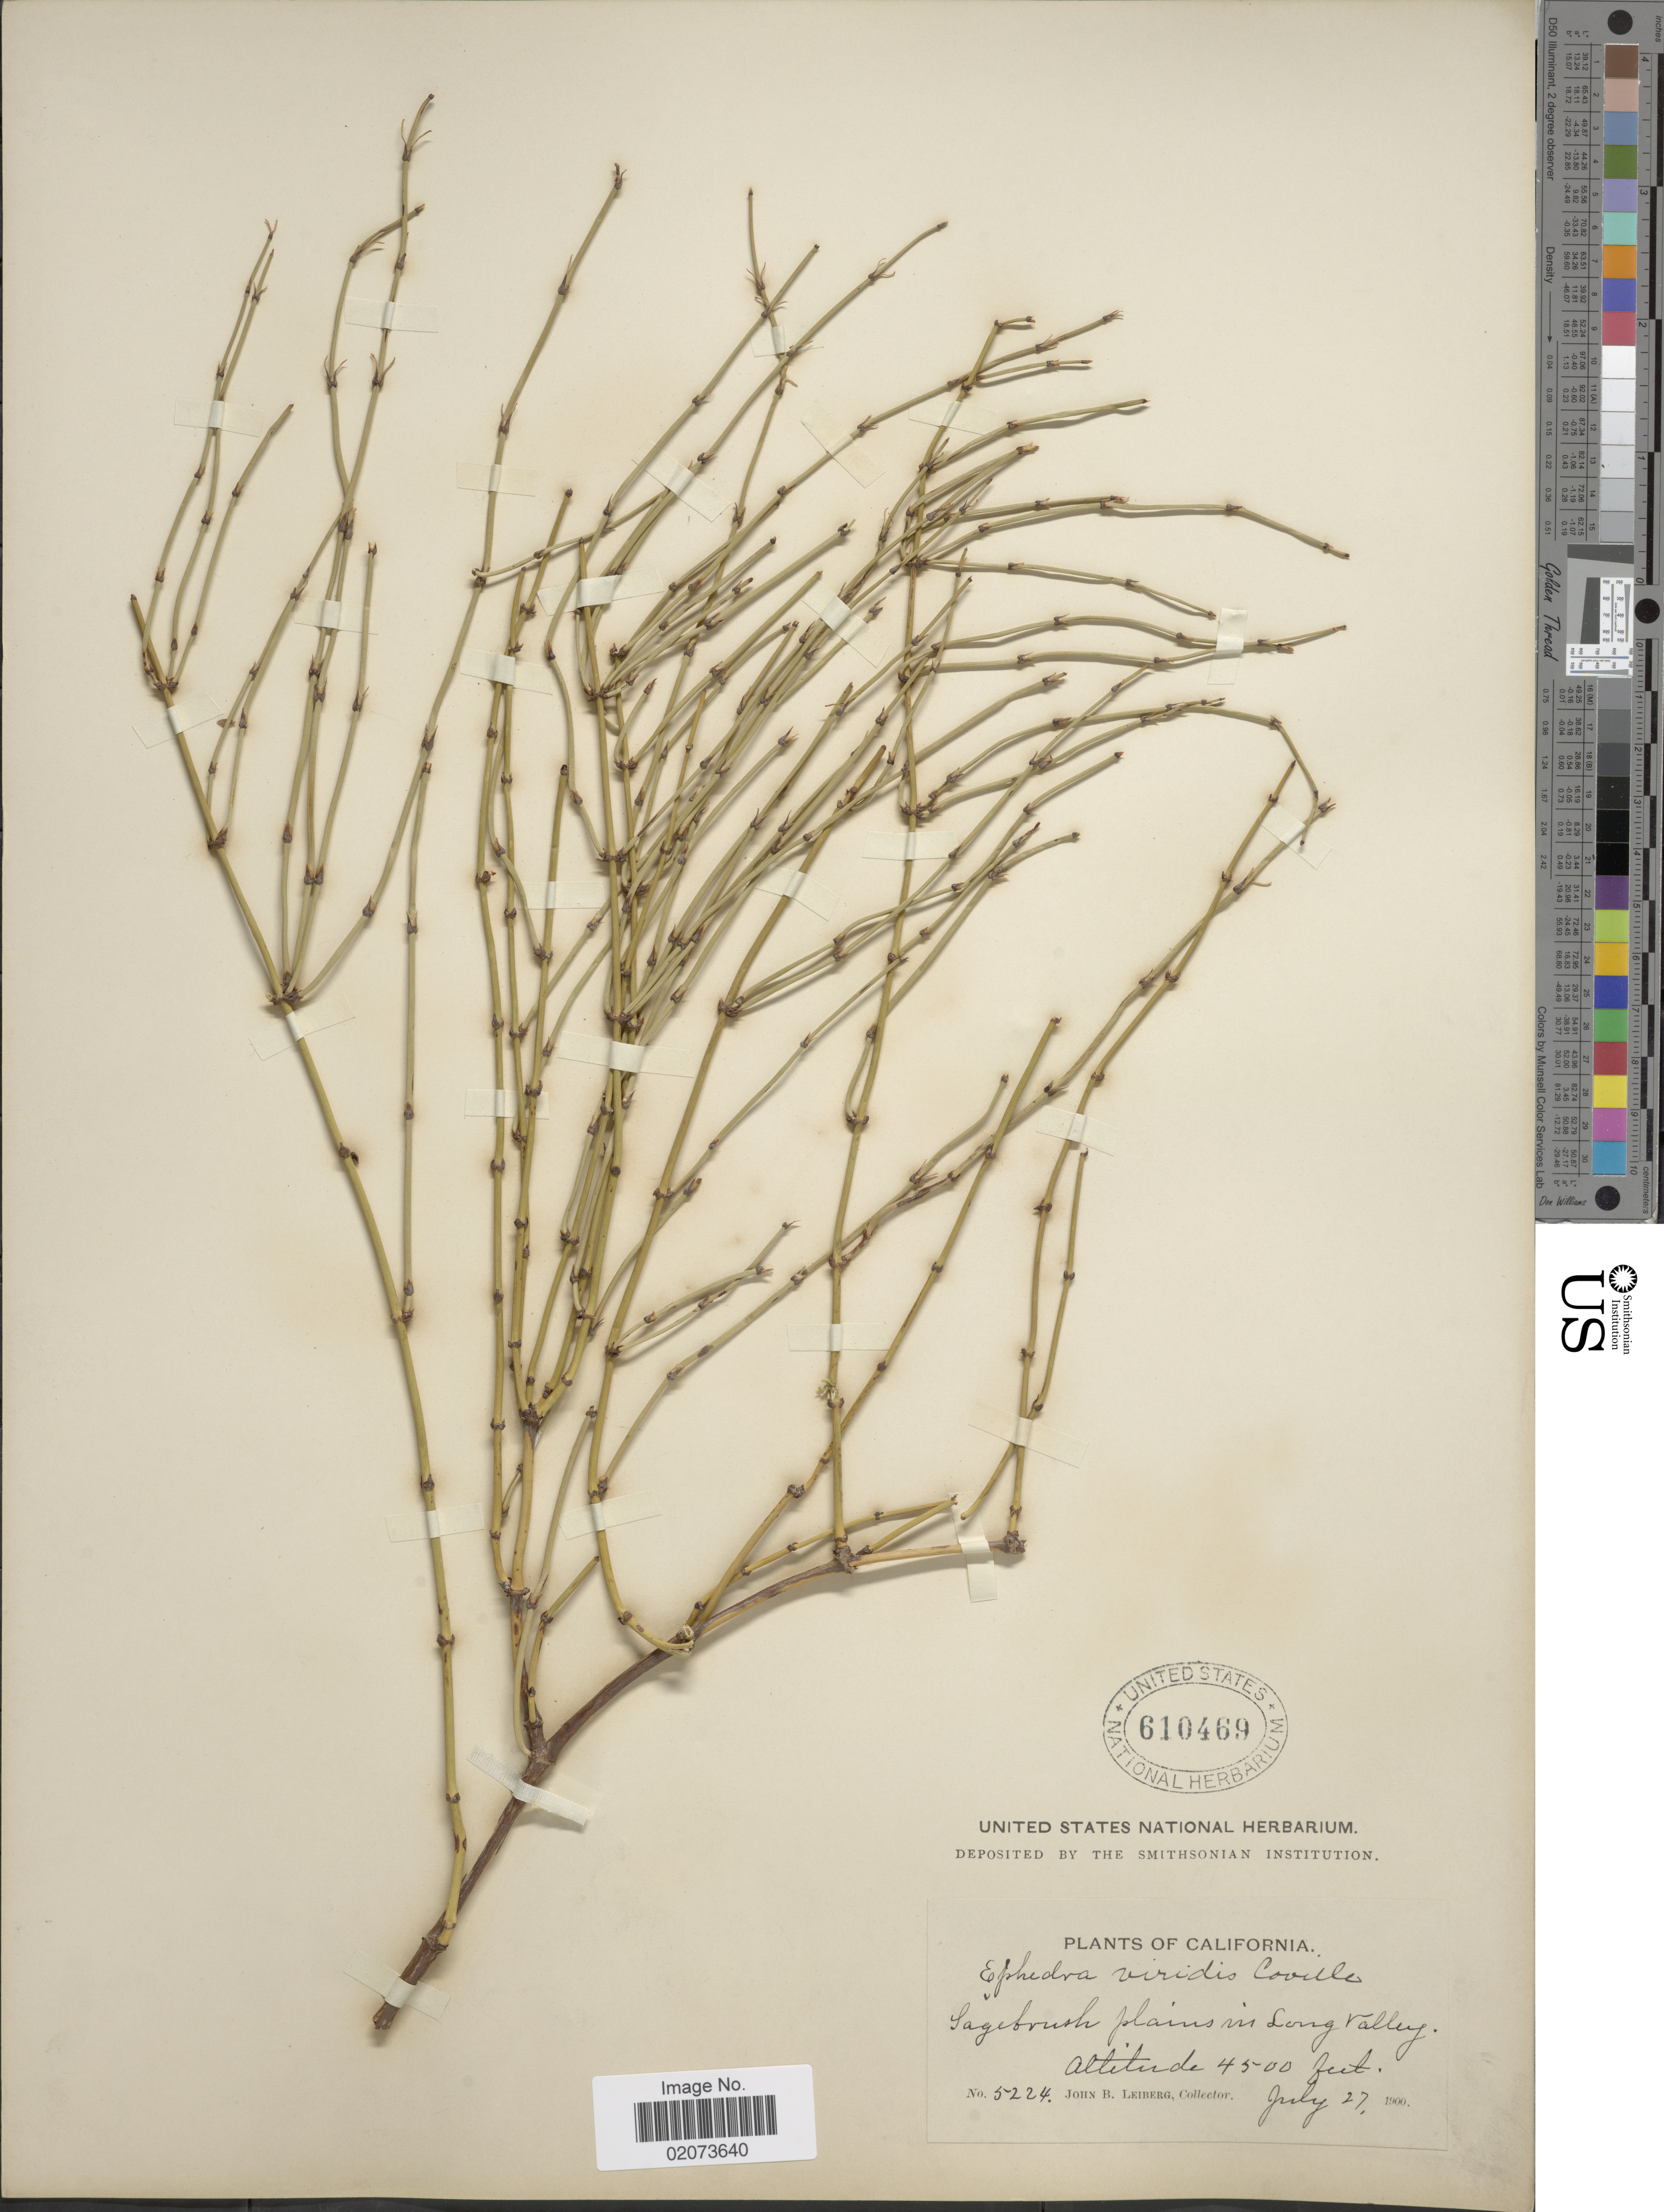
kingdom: Plantae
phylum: Tracheophyta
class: Gnetopsida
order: Ephedrales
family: Ephedraceae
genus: Ephedra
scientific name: Ephedra viridis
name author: Coville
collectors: J. Leiberg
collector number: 5224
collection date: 1900-07-27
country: United States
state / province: California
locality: Sagebrush plains in Long Valley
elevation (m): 1372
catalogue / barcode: US 610469